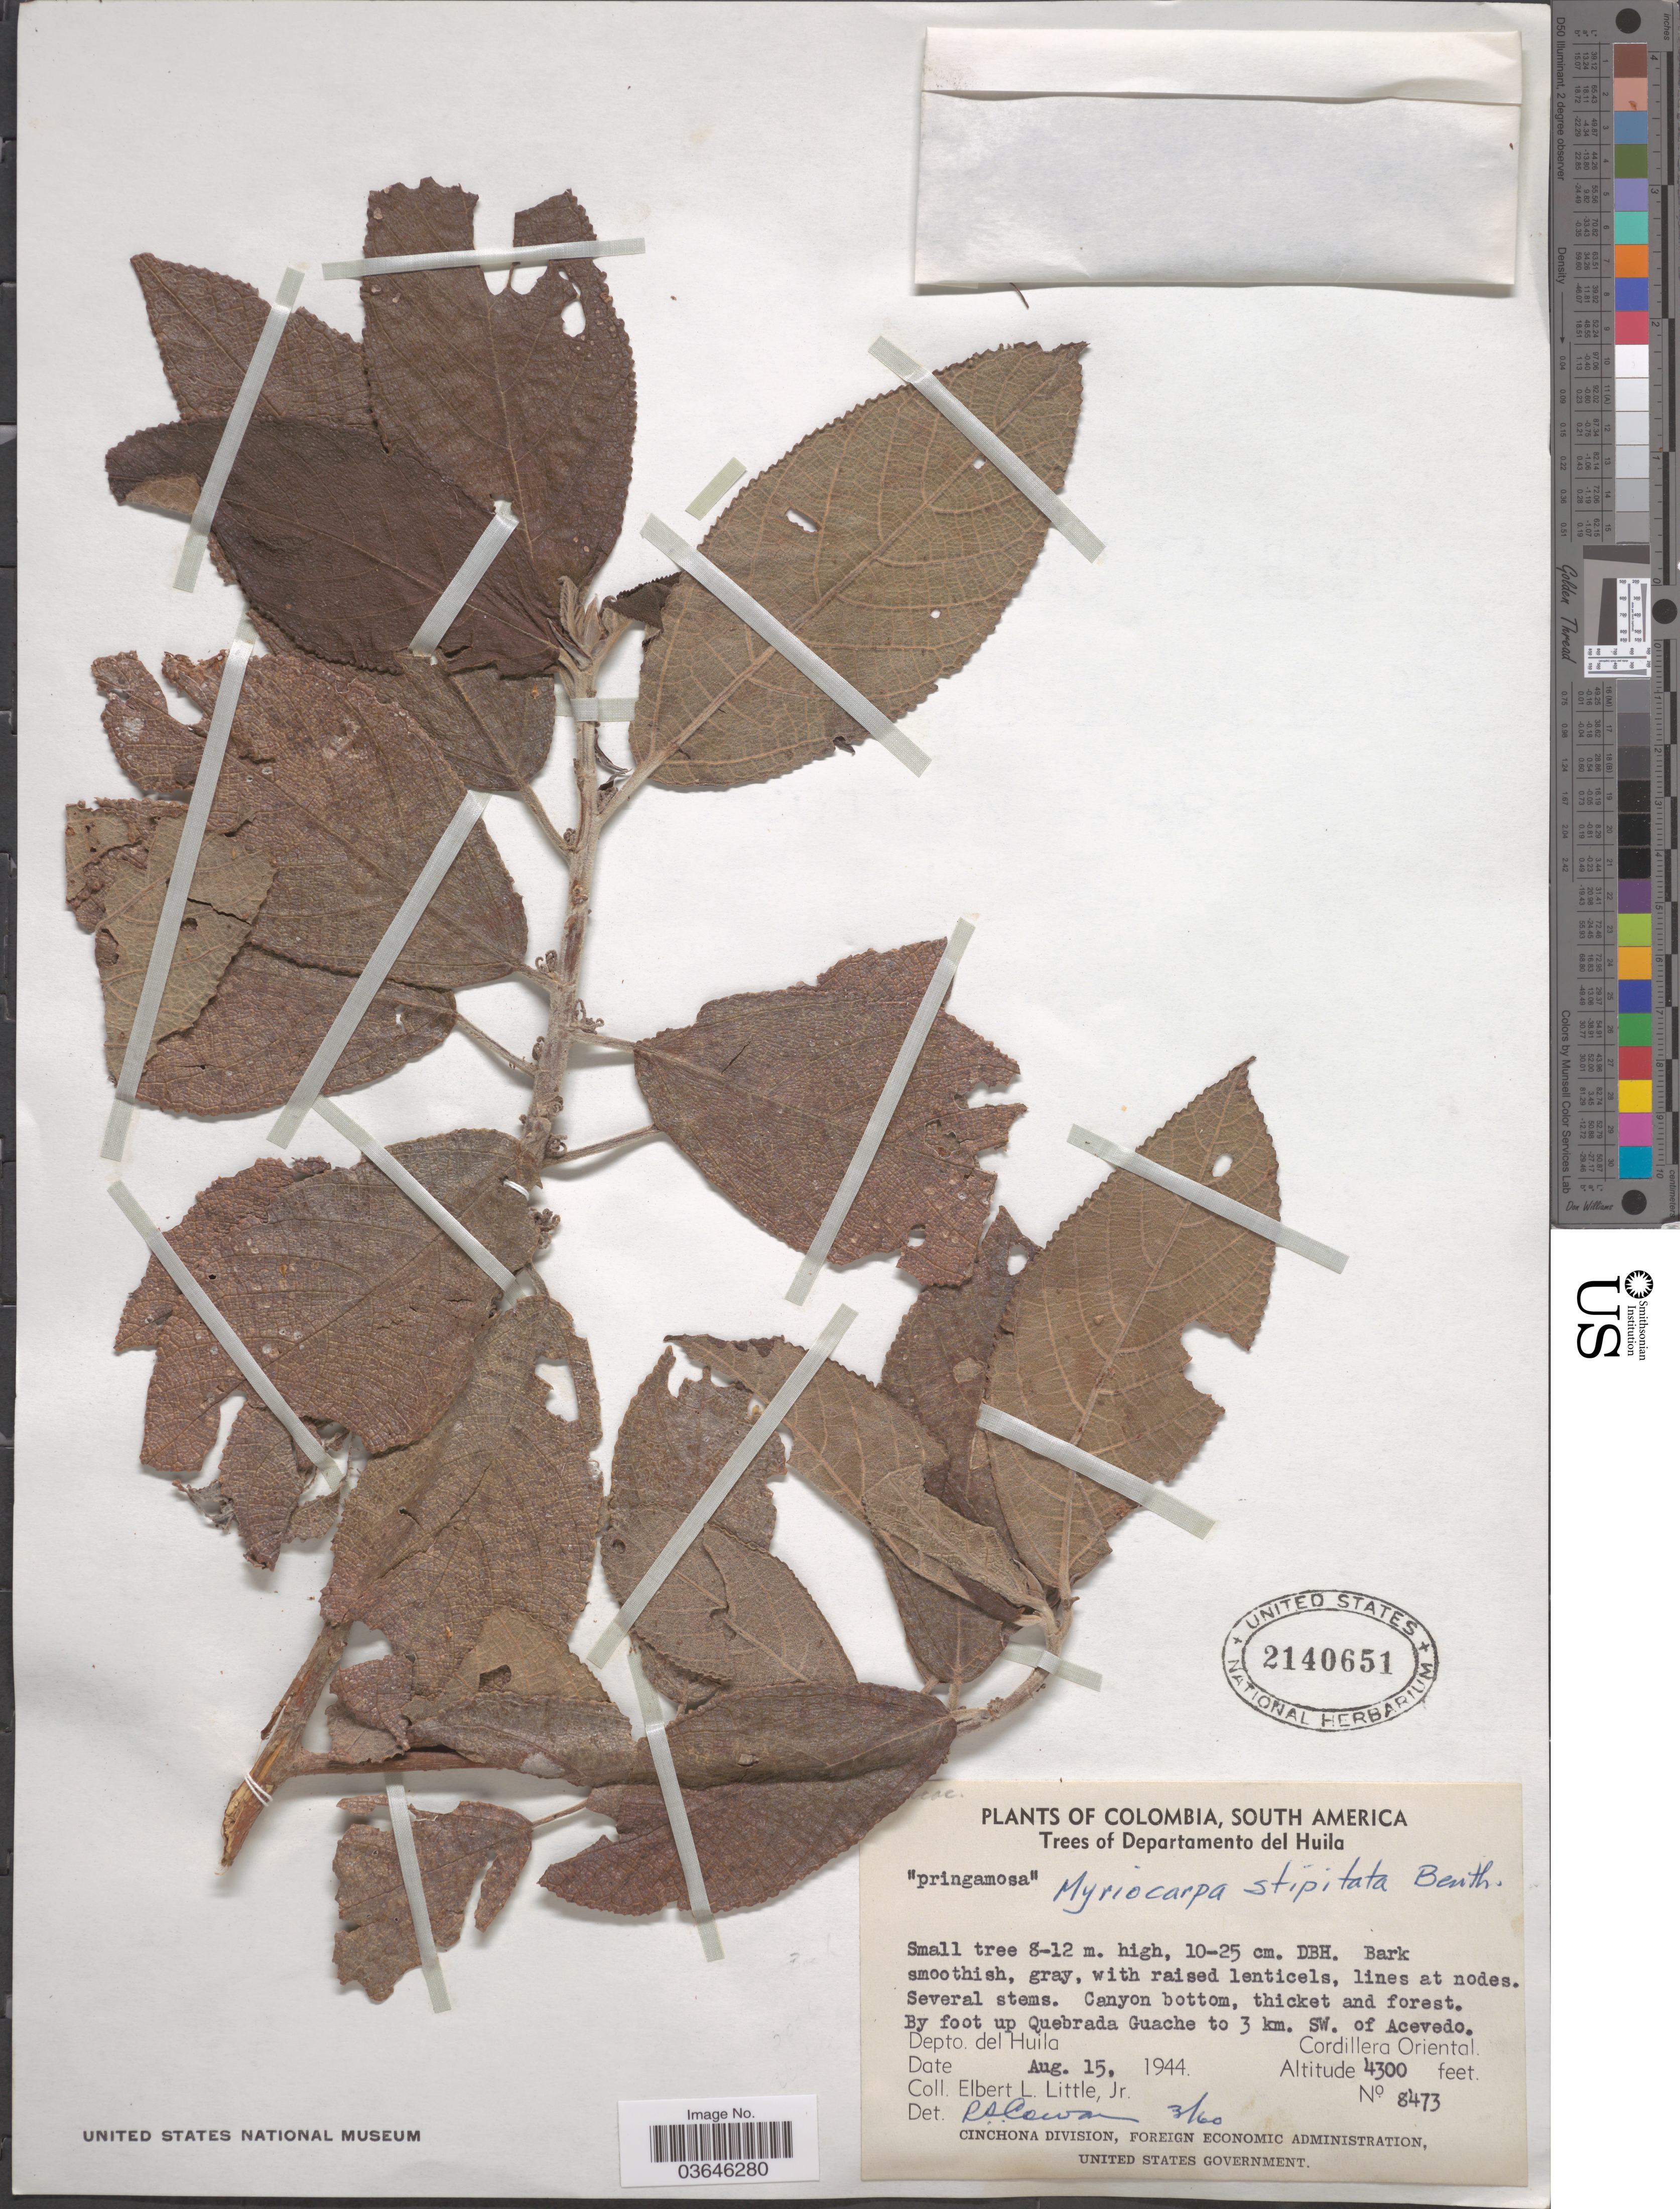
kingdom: Plantae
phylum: Tracheophyta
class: Magnoliopsida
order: Rosales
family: Urticaceae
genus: Myriocarpa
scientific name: Myriocarpa stipitata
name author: Benth.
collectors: E. L. Little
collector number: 8473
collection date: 1944-08-15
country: Colombia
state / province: Huila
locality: By foot up Quebrada Guache to 3 km. SW. of Acavedo. Depto. del Huila. Cordillera Oriental.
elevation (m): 1311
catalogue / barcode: US 2140651